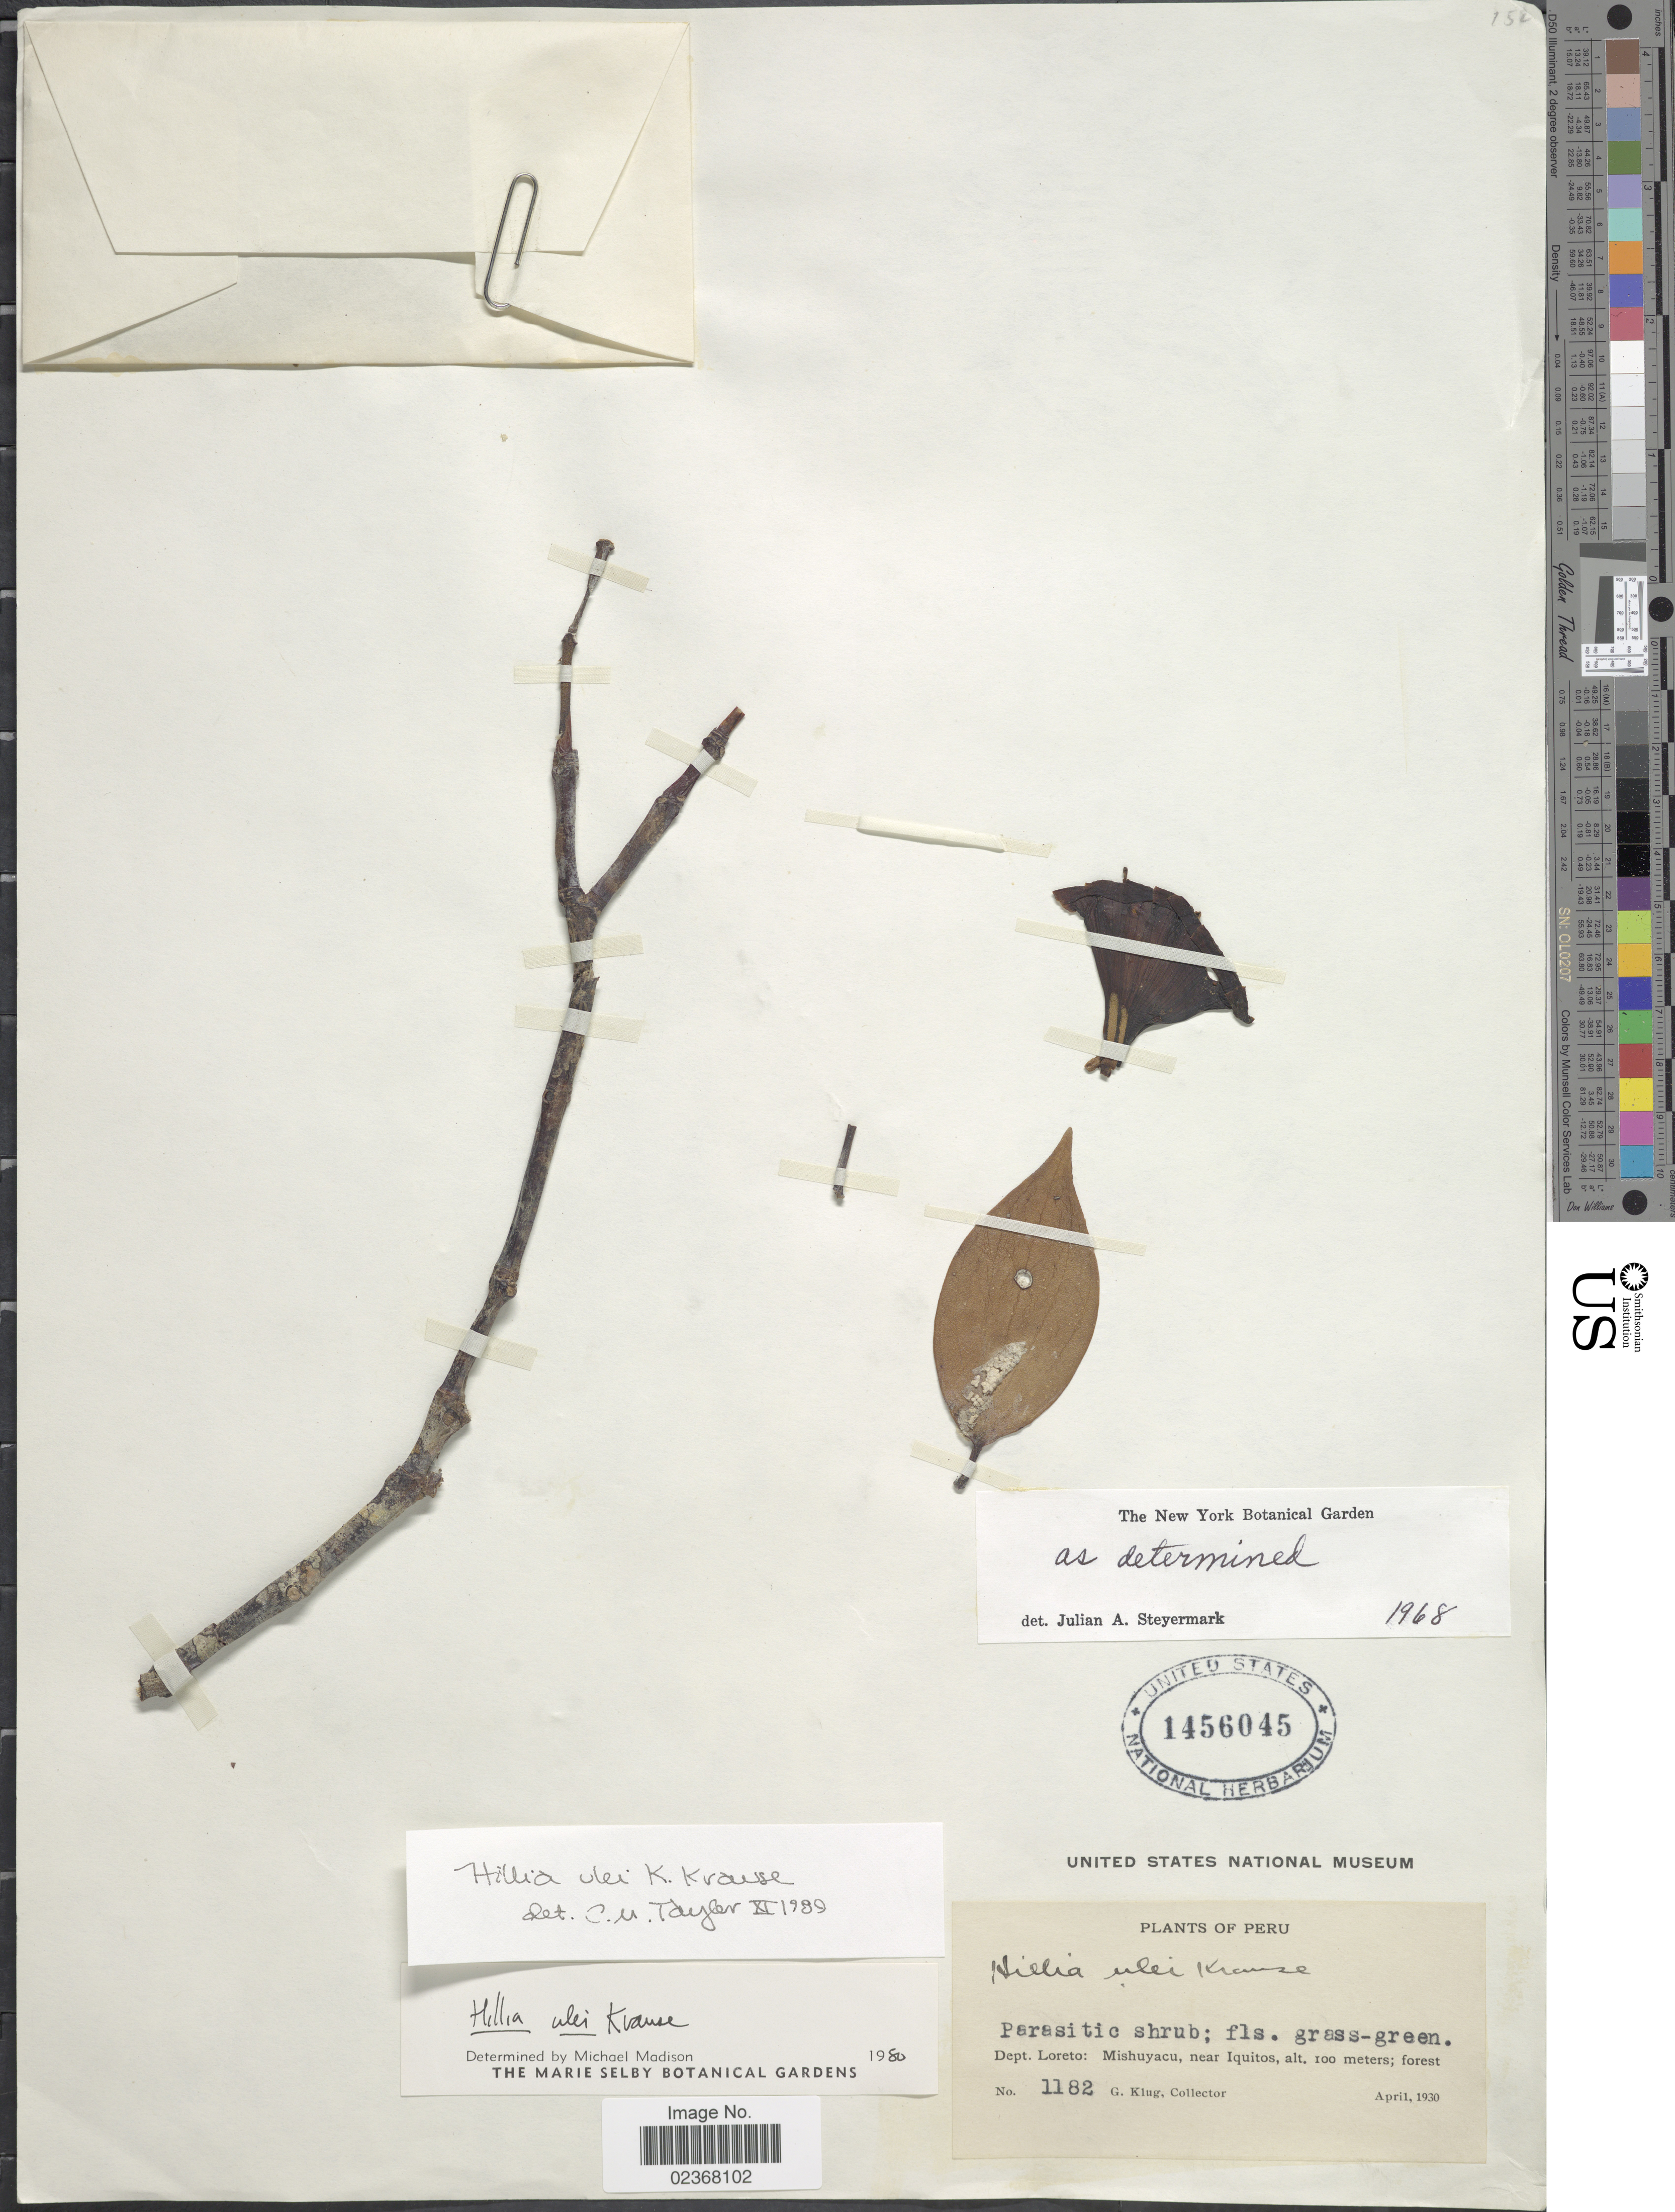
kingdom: Plantae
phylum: Tracheophyta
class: Magnoliopsida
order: Gentianales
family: Rubiaceae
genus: Hillia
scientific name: Hillia ulei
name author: K. Schum.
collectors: G. Klug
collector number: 1182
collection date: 1930-04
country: Peru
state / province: Loreto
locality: Dept. Loreto: Mishuyacu, near Iquitos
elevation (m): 100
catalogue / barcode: US 1456045